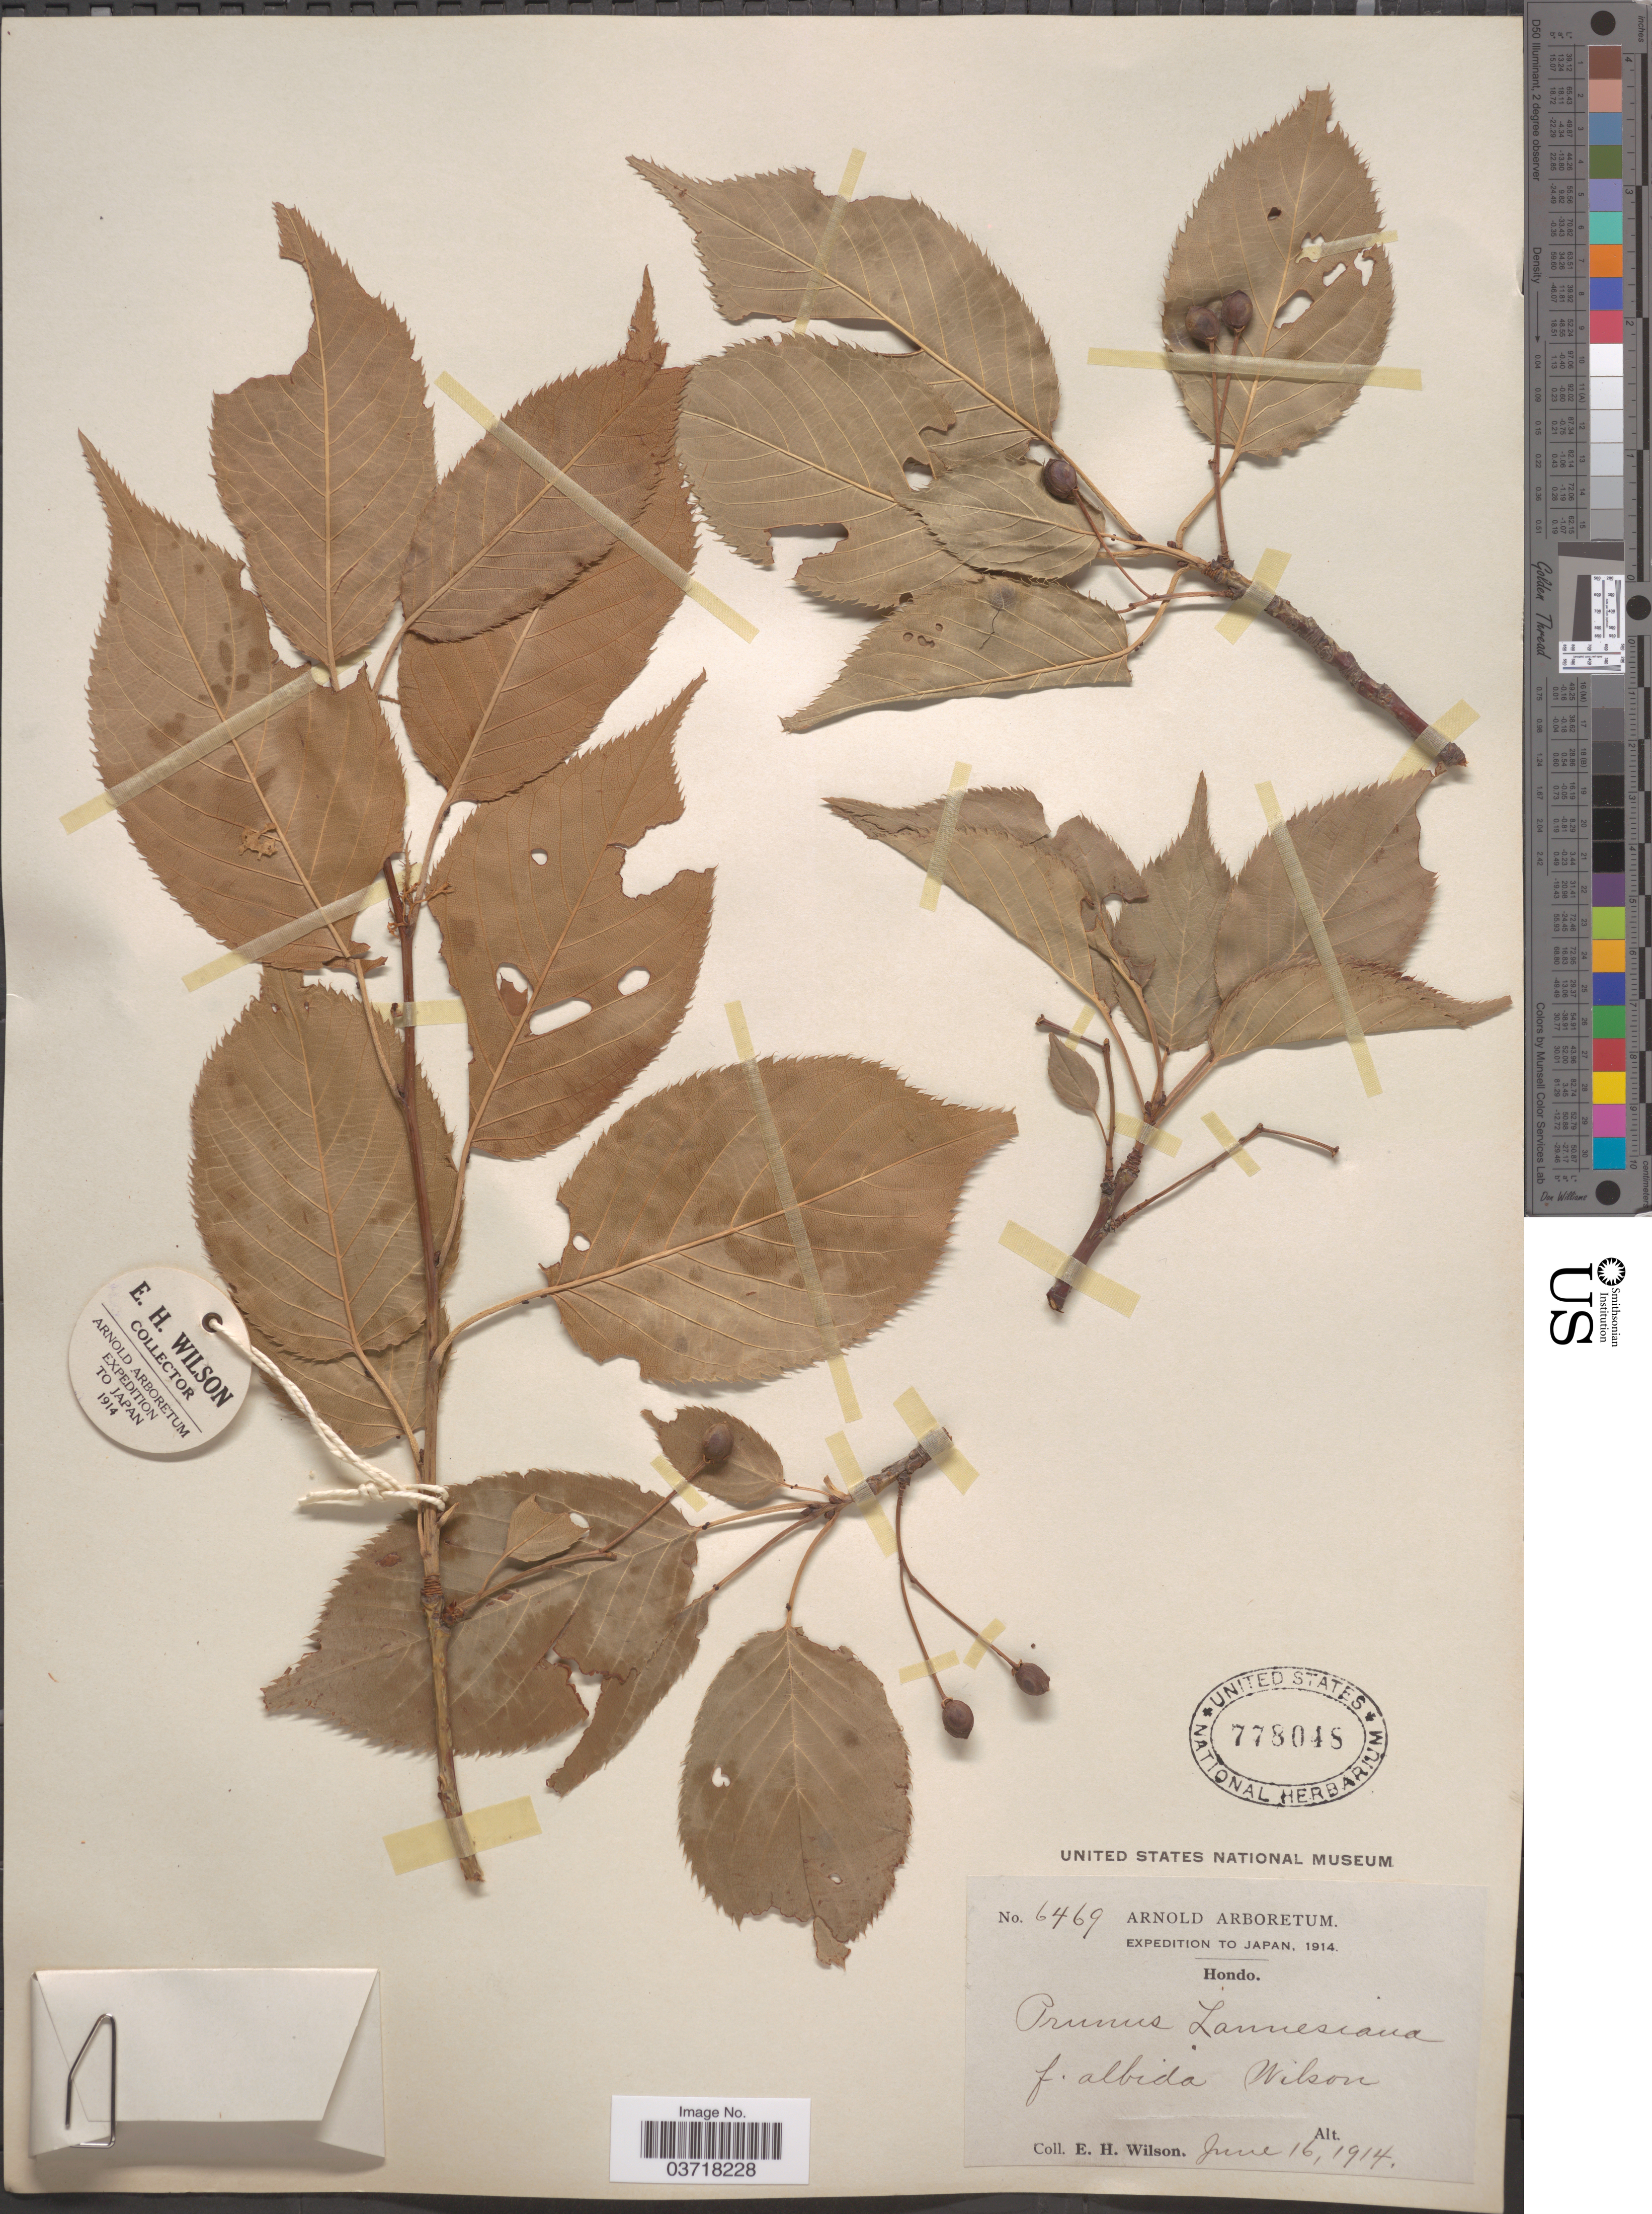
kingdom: Plantae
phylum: Tracheophyta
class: Magnoliopsida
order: Rosales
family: Rosaceae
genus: Prunus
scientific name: Prunus serrulata var. lannesiana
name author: (Carrière) Makino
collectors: E. Wilson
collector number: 6469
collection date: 1914-06-16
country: Japan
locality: Hondo.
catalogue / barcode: US 778048